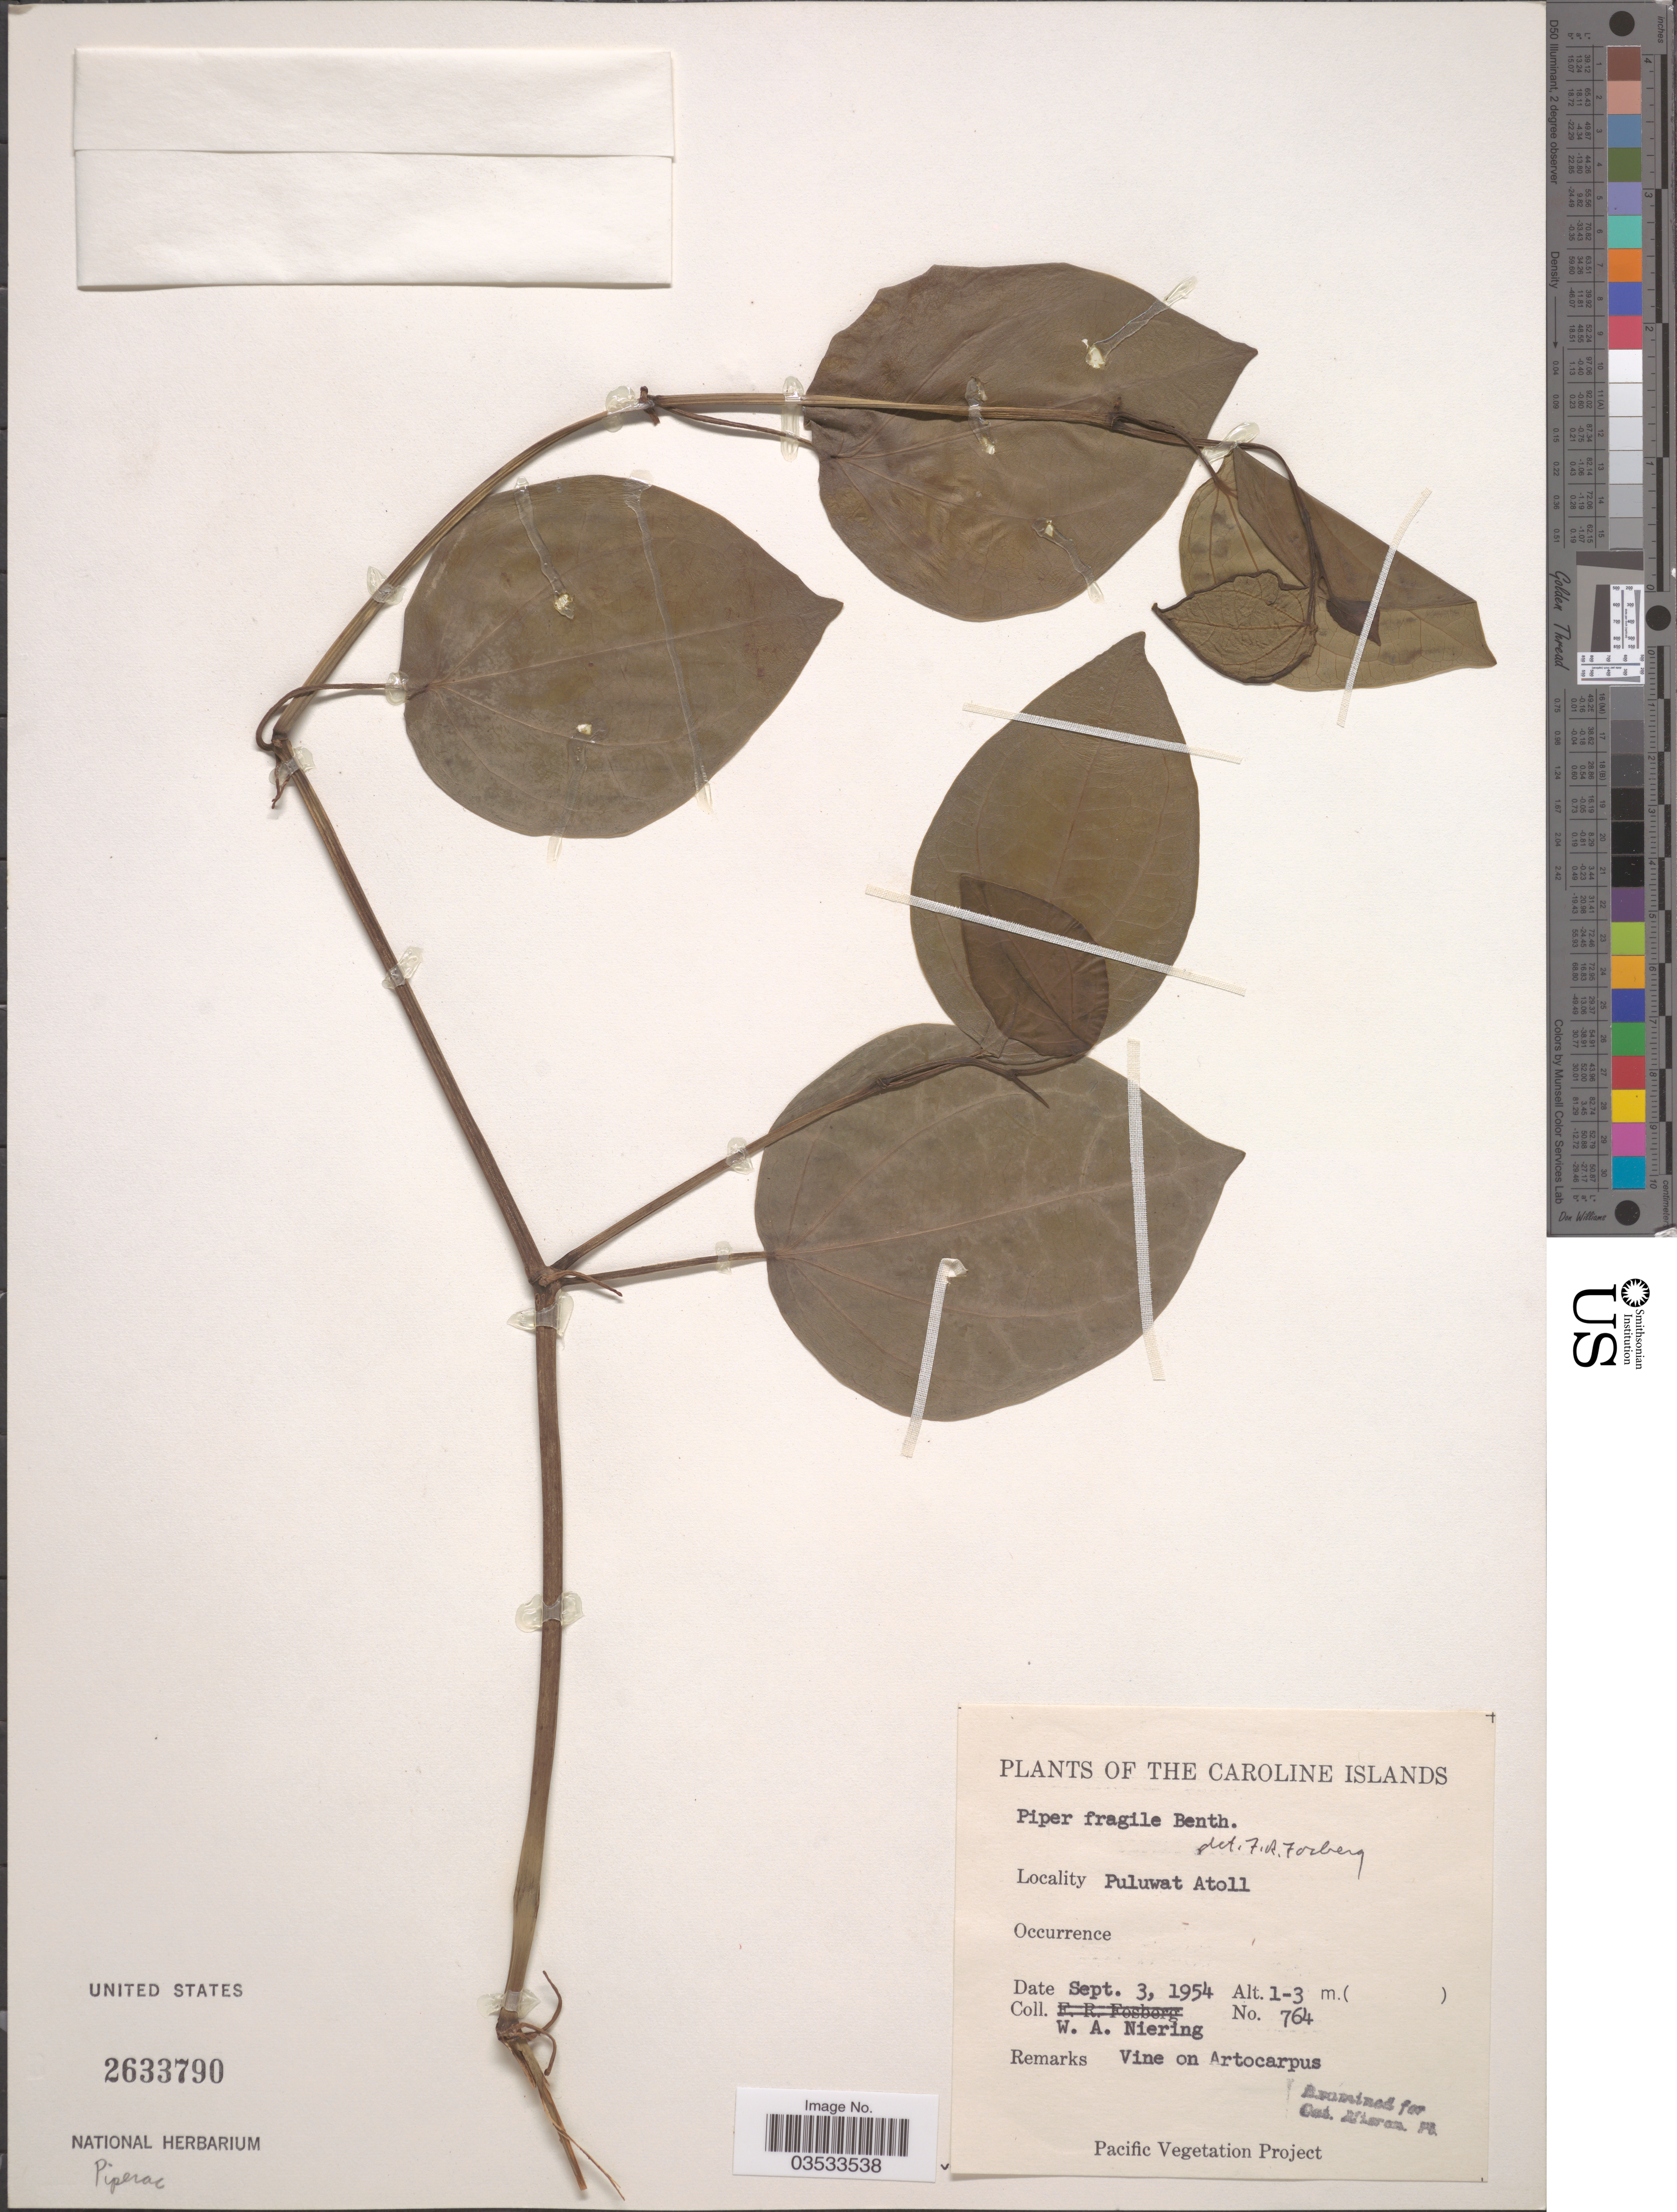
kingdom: Plantae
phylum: Tracheophyta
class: Magnoliopsida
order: Piperales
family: Piperaceae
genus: Piper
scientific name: Piper fragile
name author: Benth.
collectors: W. Niering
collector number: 764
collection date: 1954-09-03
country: Micronesia, Federated States of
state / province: Truk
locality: The Caroline Islands. Puluwat Atoll.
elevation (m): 1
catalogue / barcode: US 2633790